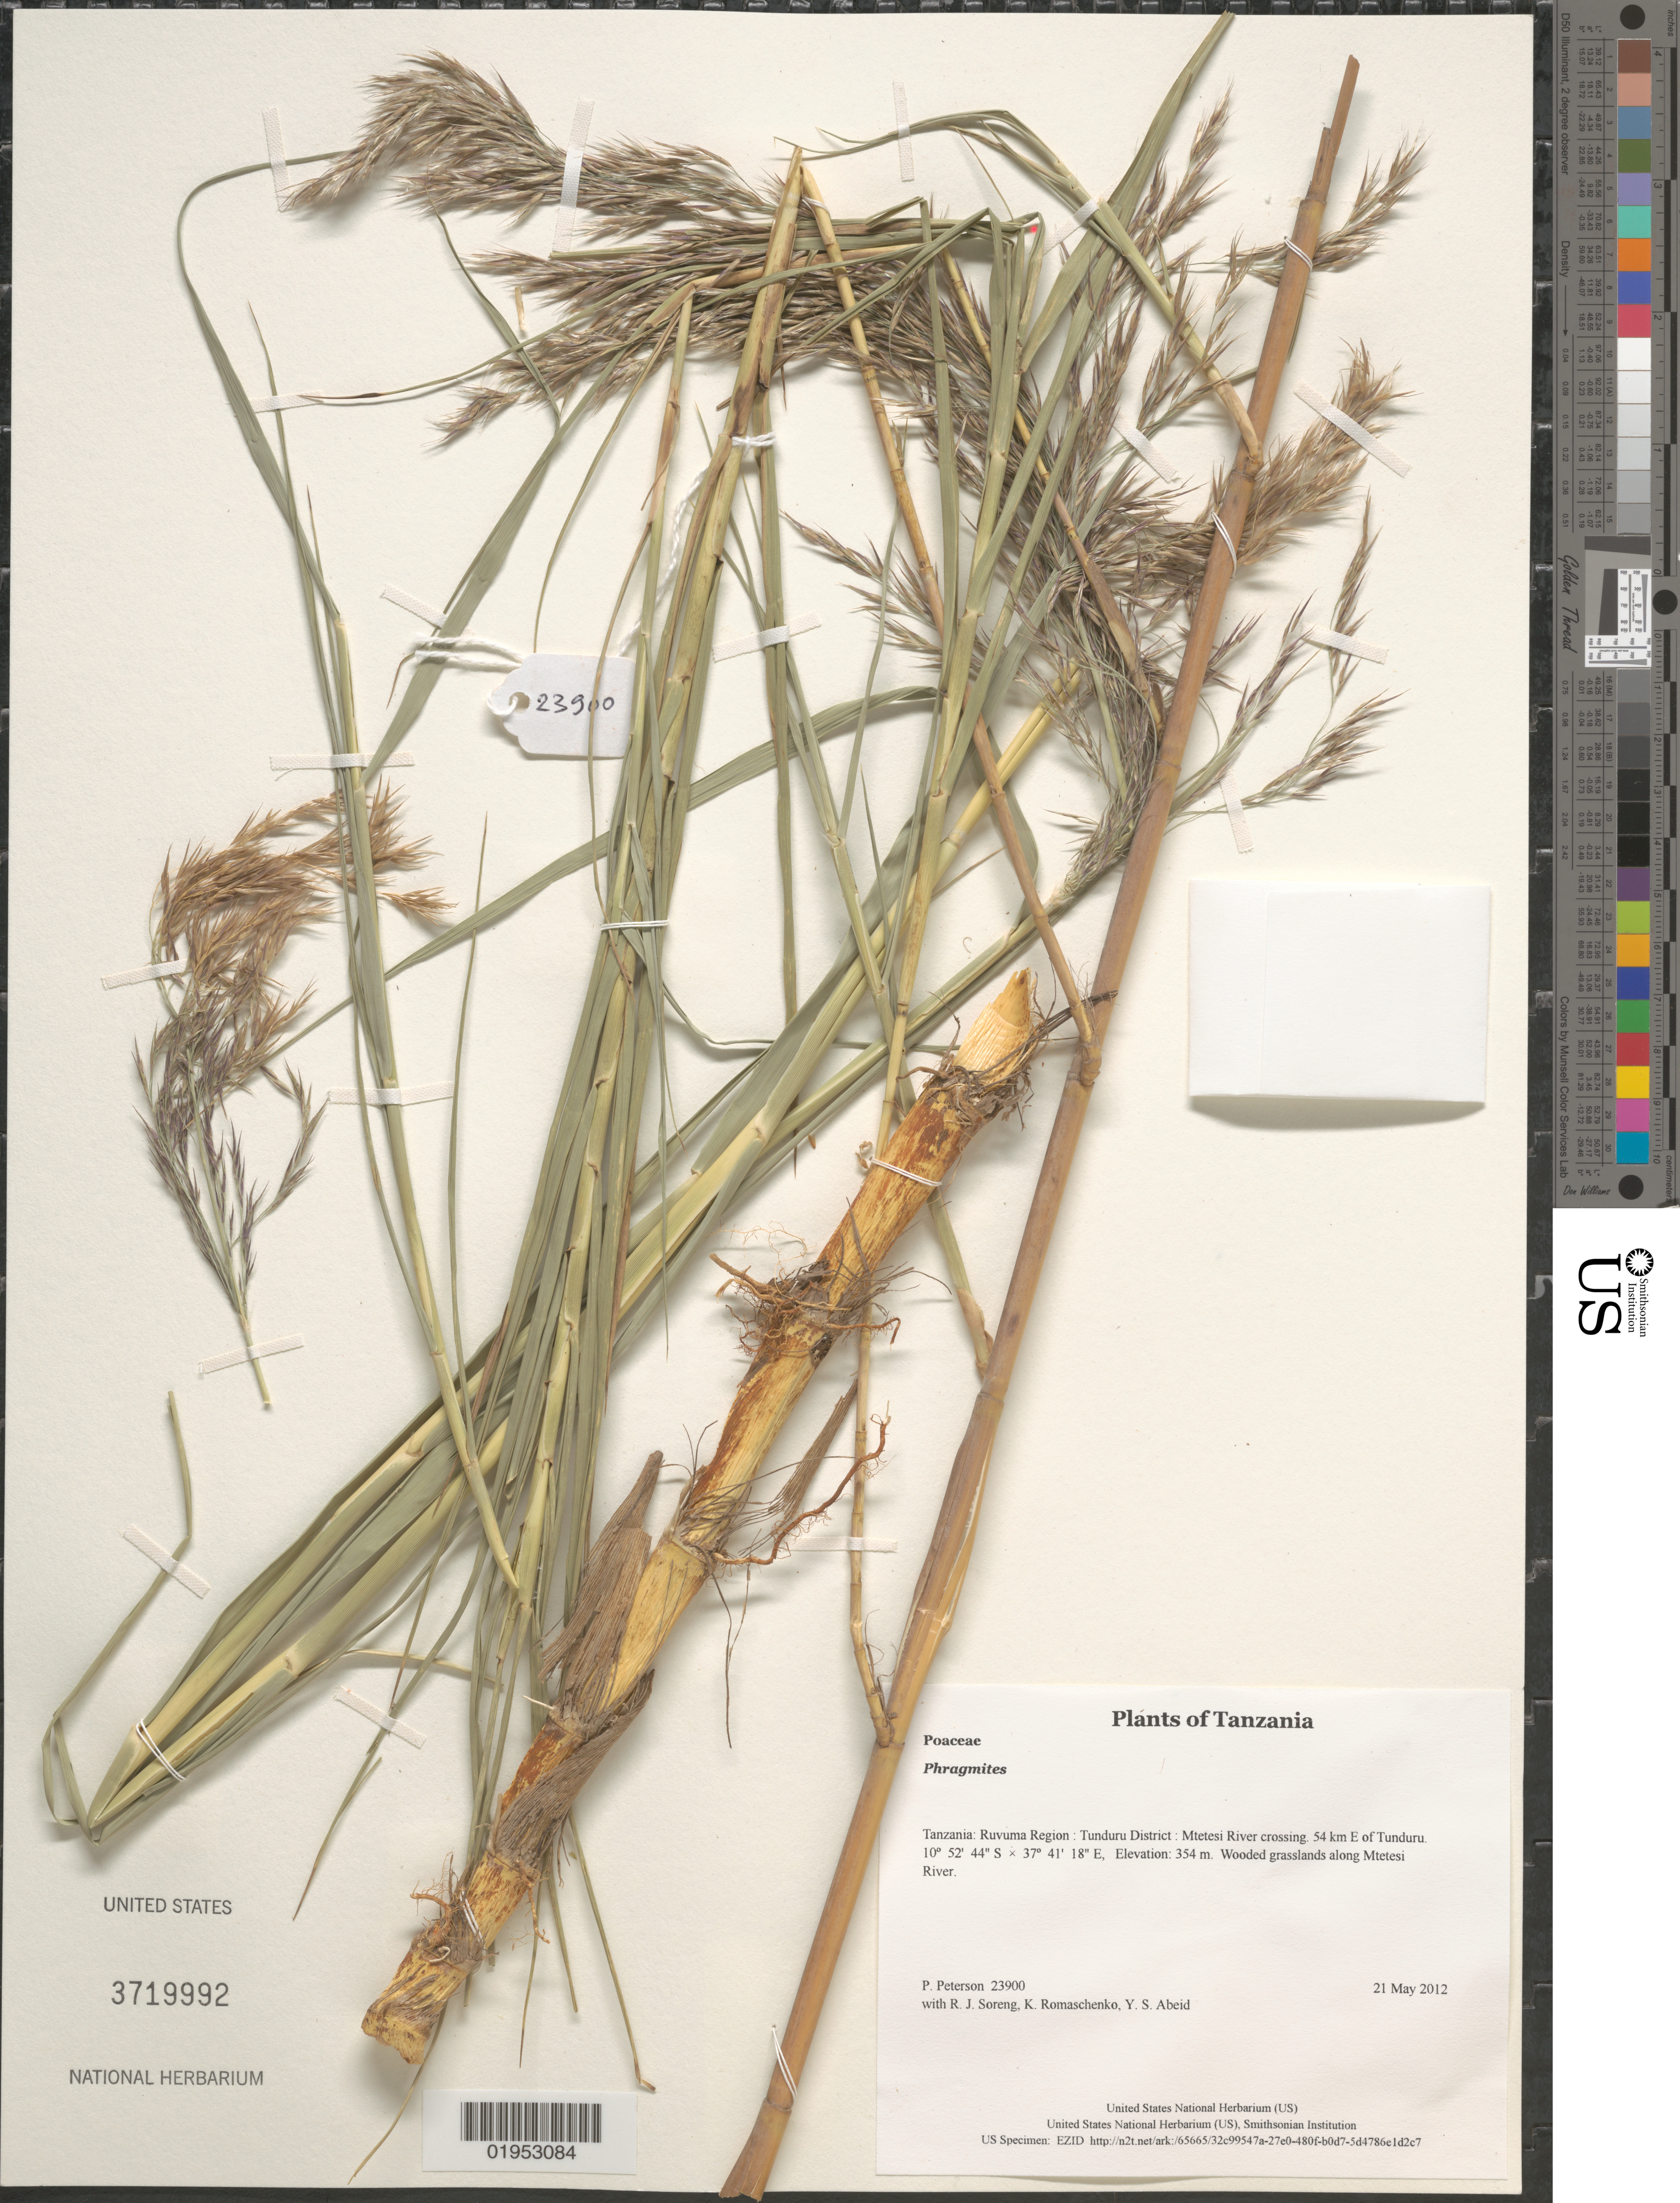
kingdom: Plantae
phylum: Tracheophyta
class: Liliopsida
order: Poales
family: Poaceae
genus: Phragmites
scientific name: Phragmites sp.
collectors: P. M. Peterson, R. J. Soreng, K. Romaschenko & Y. Abeid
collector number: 23900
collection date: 2012-05-21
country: Tanzania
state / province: Ruvuma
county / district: Tunduru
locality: Mtetesi River crossing. 54 km E of Tunduru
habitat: Wooded grasslands along Mtetesi River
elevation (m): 354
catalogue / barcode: US 3719992